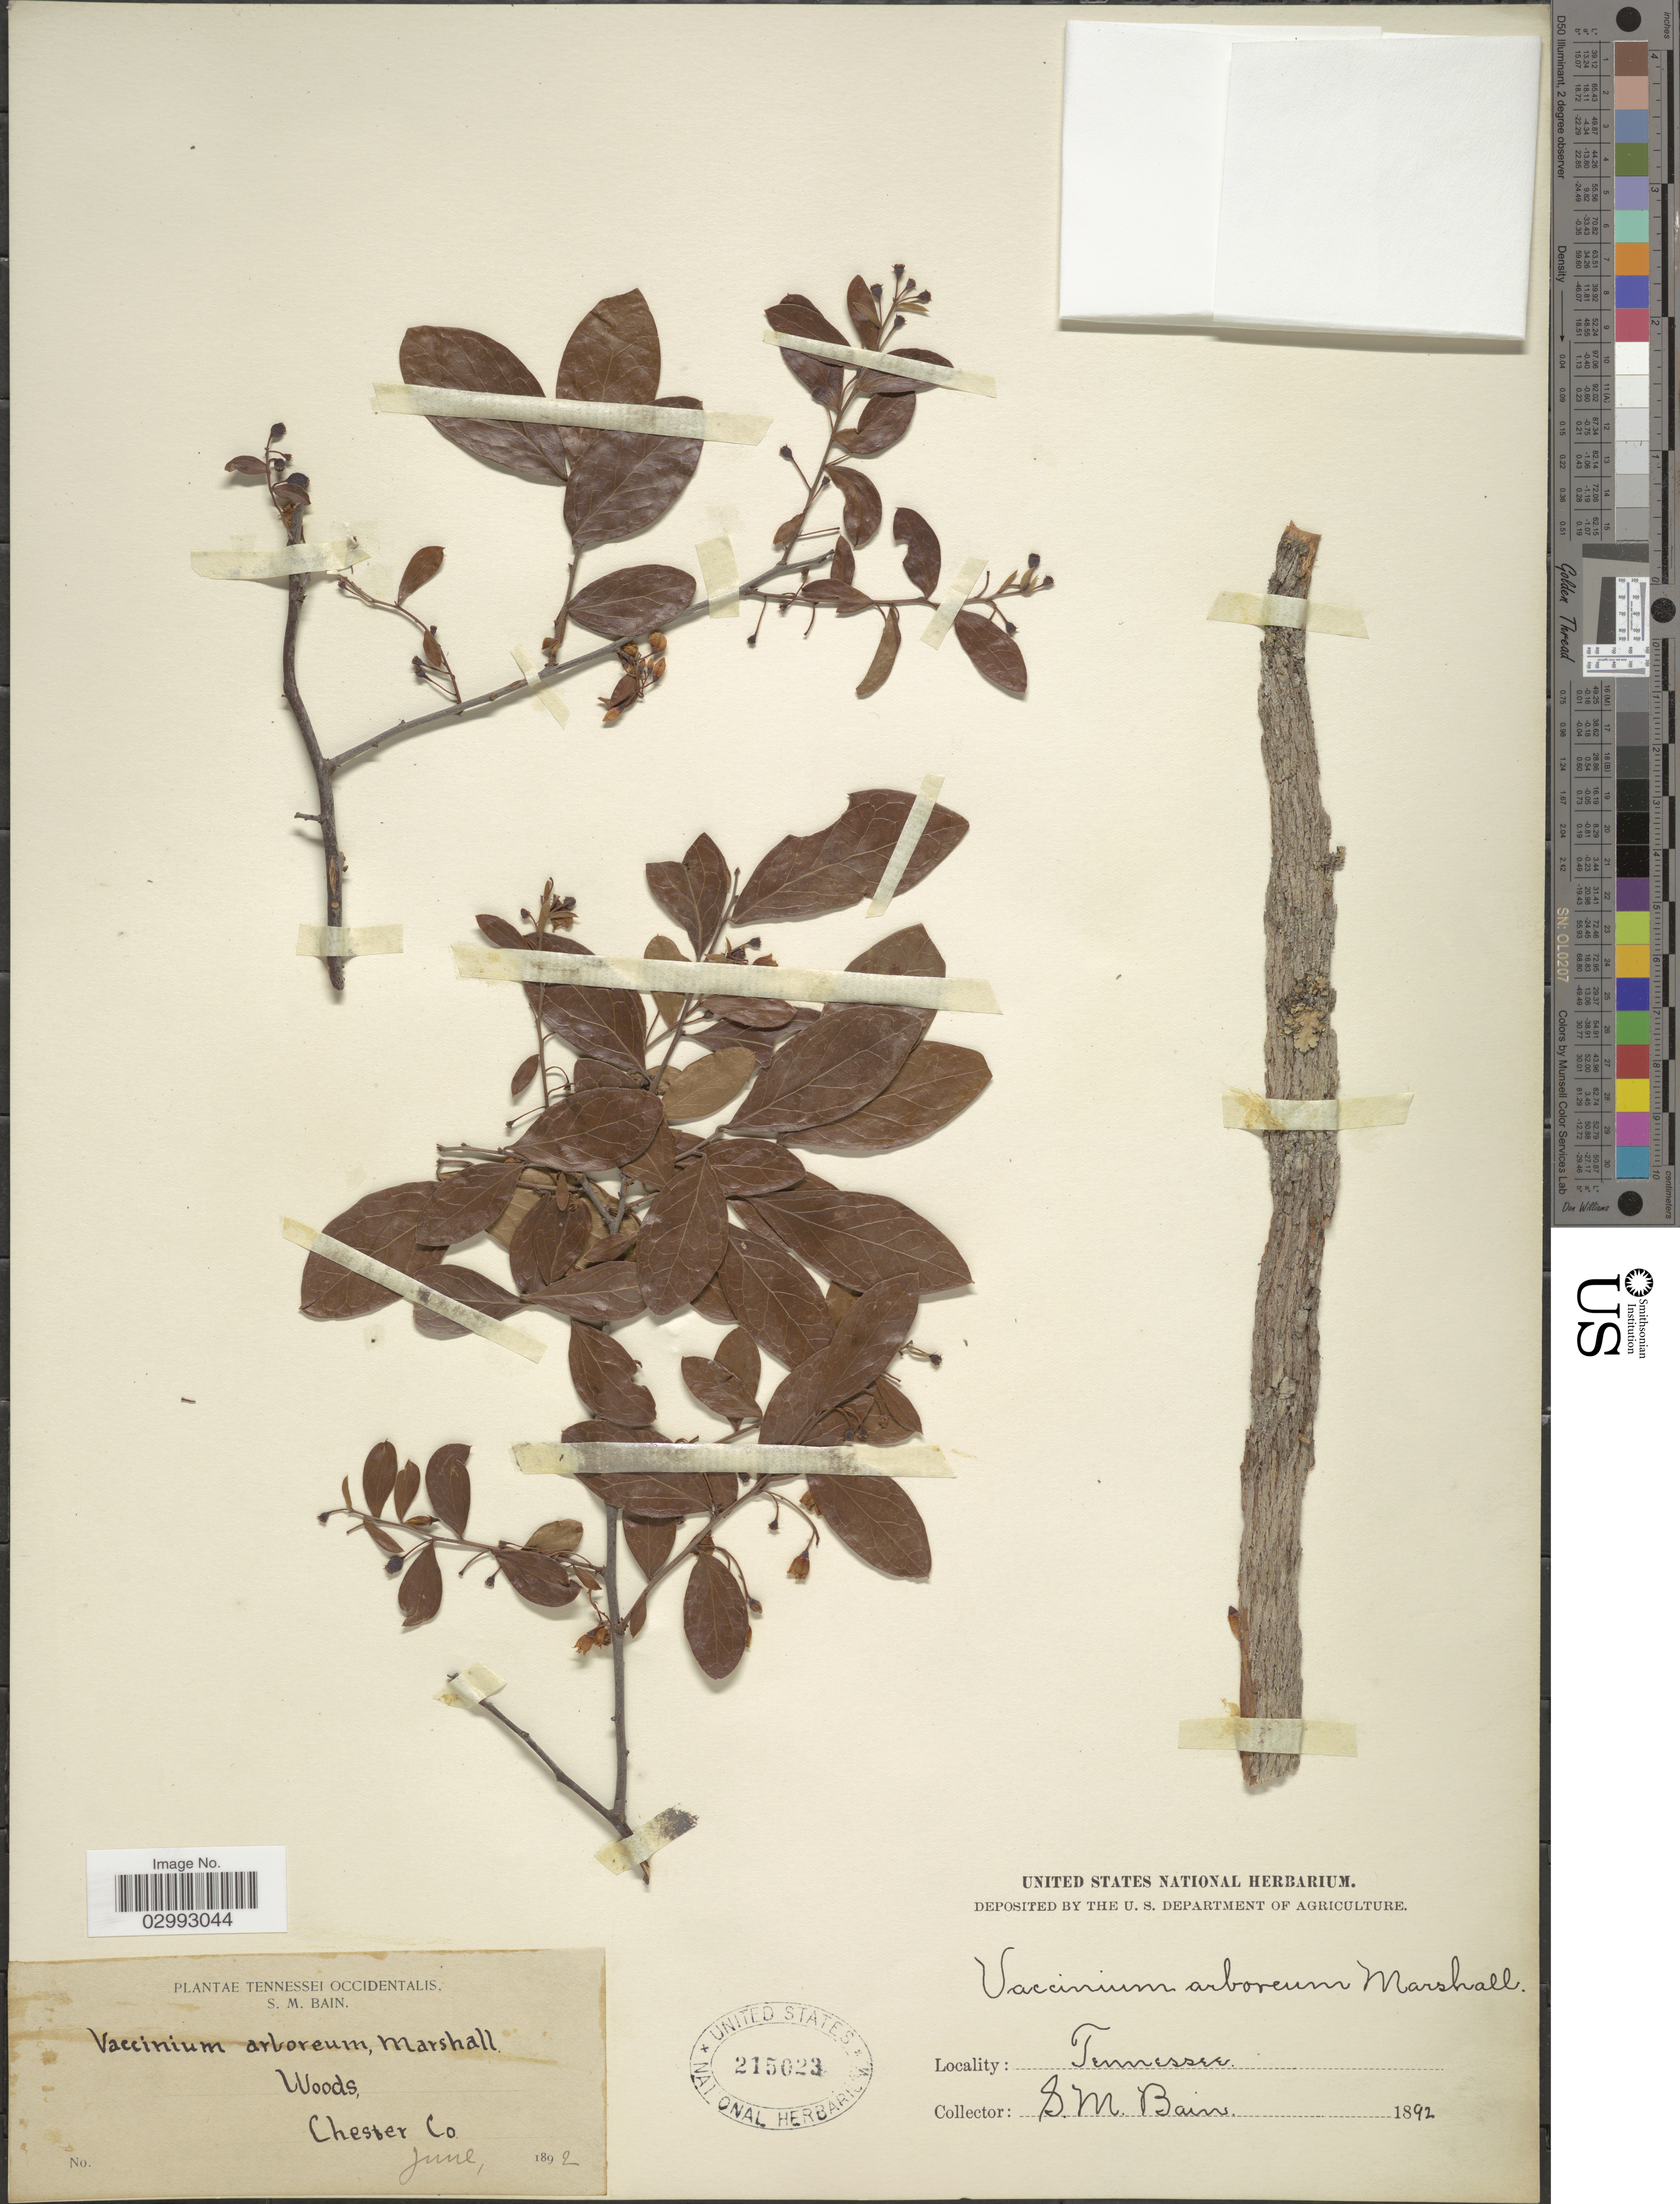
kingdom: Plantae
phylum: Tracheophyta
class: Magnoliopsida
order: Ericales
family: Ericaceae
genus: Batodendron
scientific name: Batodendron arboreum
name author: Nutt.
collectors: S. M. Bain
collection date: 1892-06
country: United States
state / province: Tennessee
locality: Tennessei occidentalis. Chester Co.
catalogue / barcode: US 215023